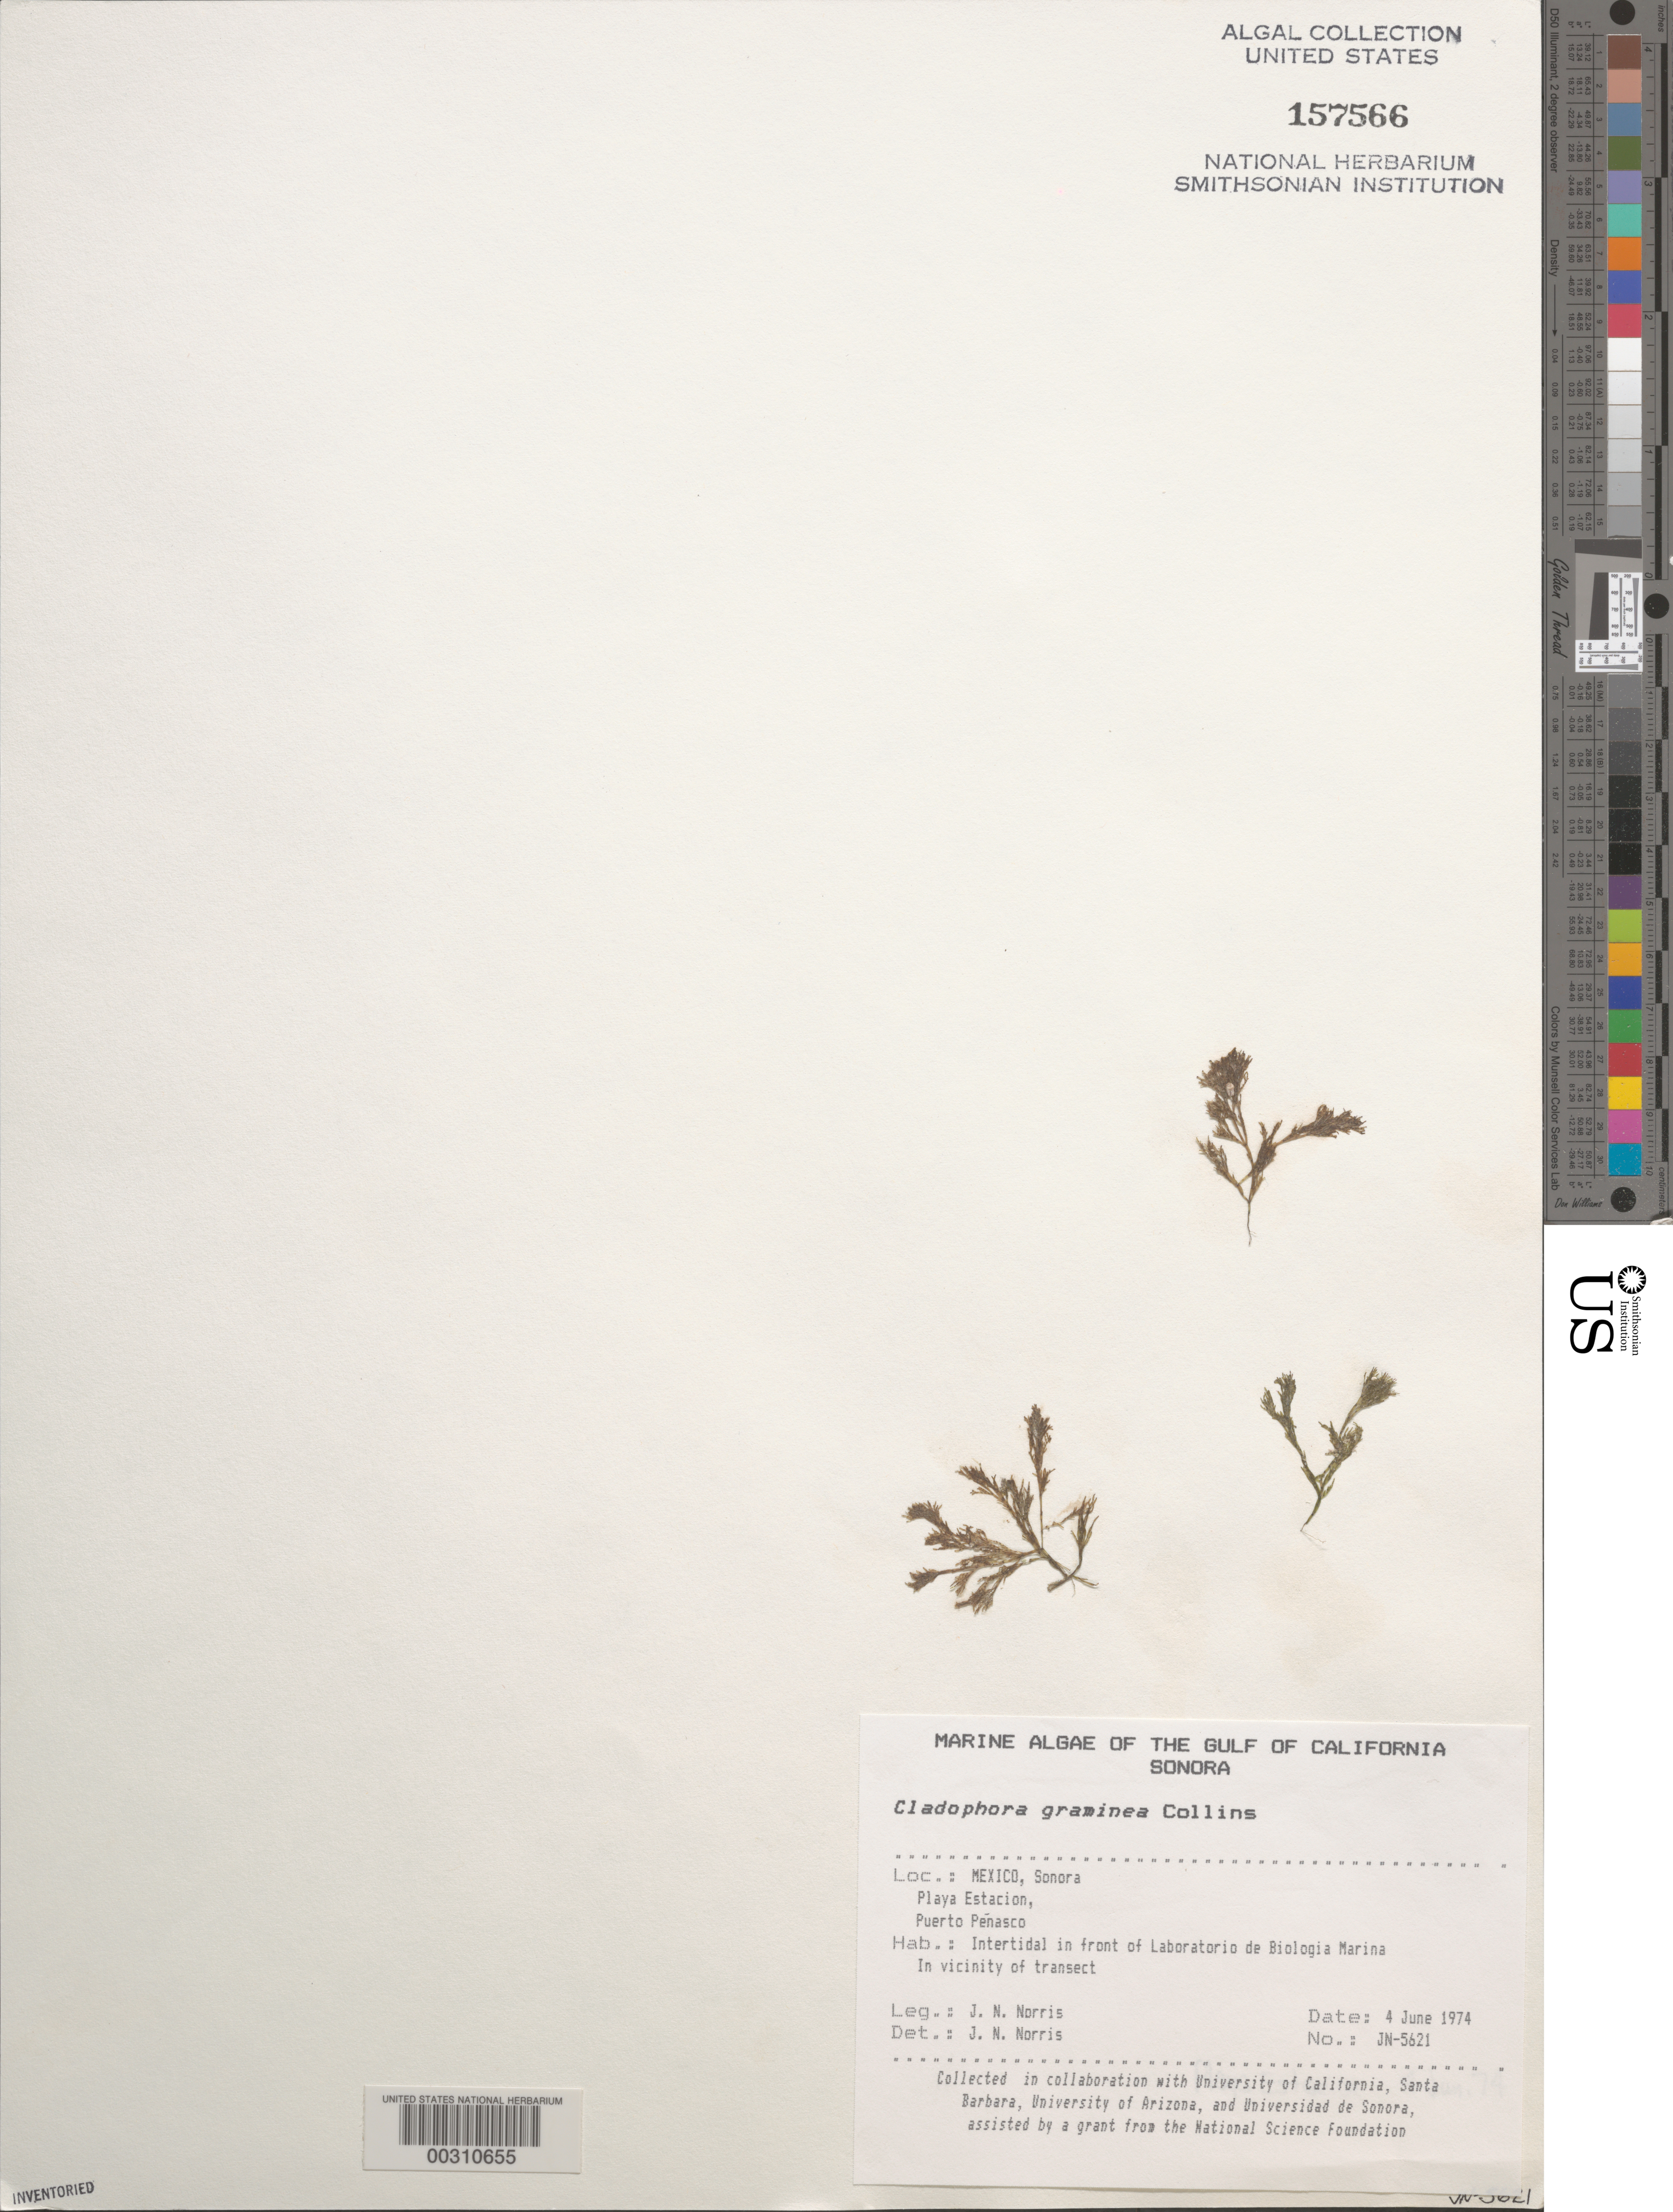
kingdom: Plantae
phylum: Chlorophyta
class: Ulvophyceae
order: Cladophorales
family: Cladophoraceae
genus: Cladophora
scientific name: Cladophora graminea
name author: Collins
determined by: Norris, James N.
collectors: J. N. Norris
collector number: JN-5621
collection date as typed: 04 Jun 1974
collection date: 1974-06-04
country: Mexico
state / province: Sonora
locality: Playa Estacion, Puerto Penasco, marine laboratory shore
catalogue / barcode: US 157566